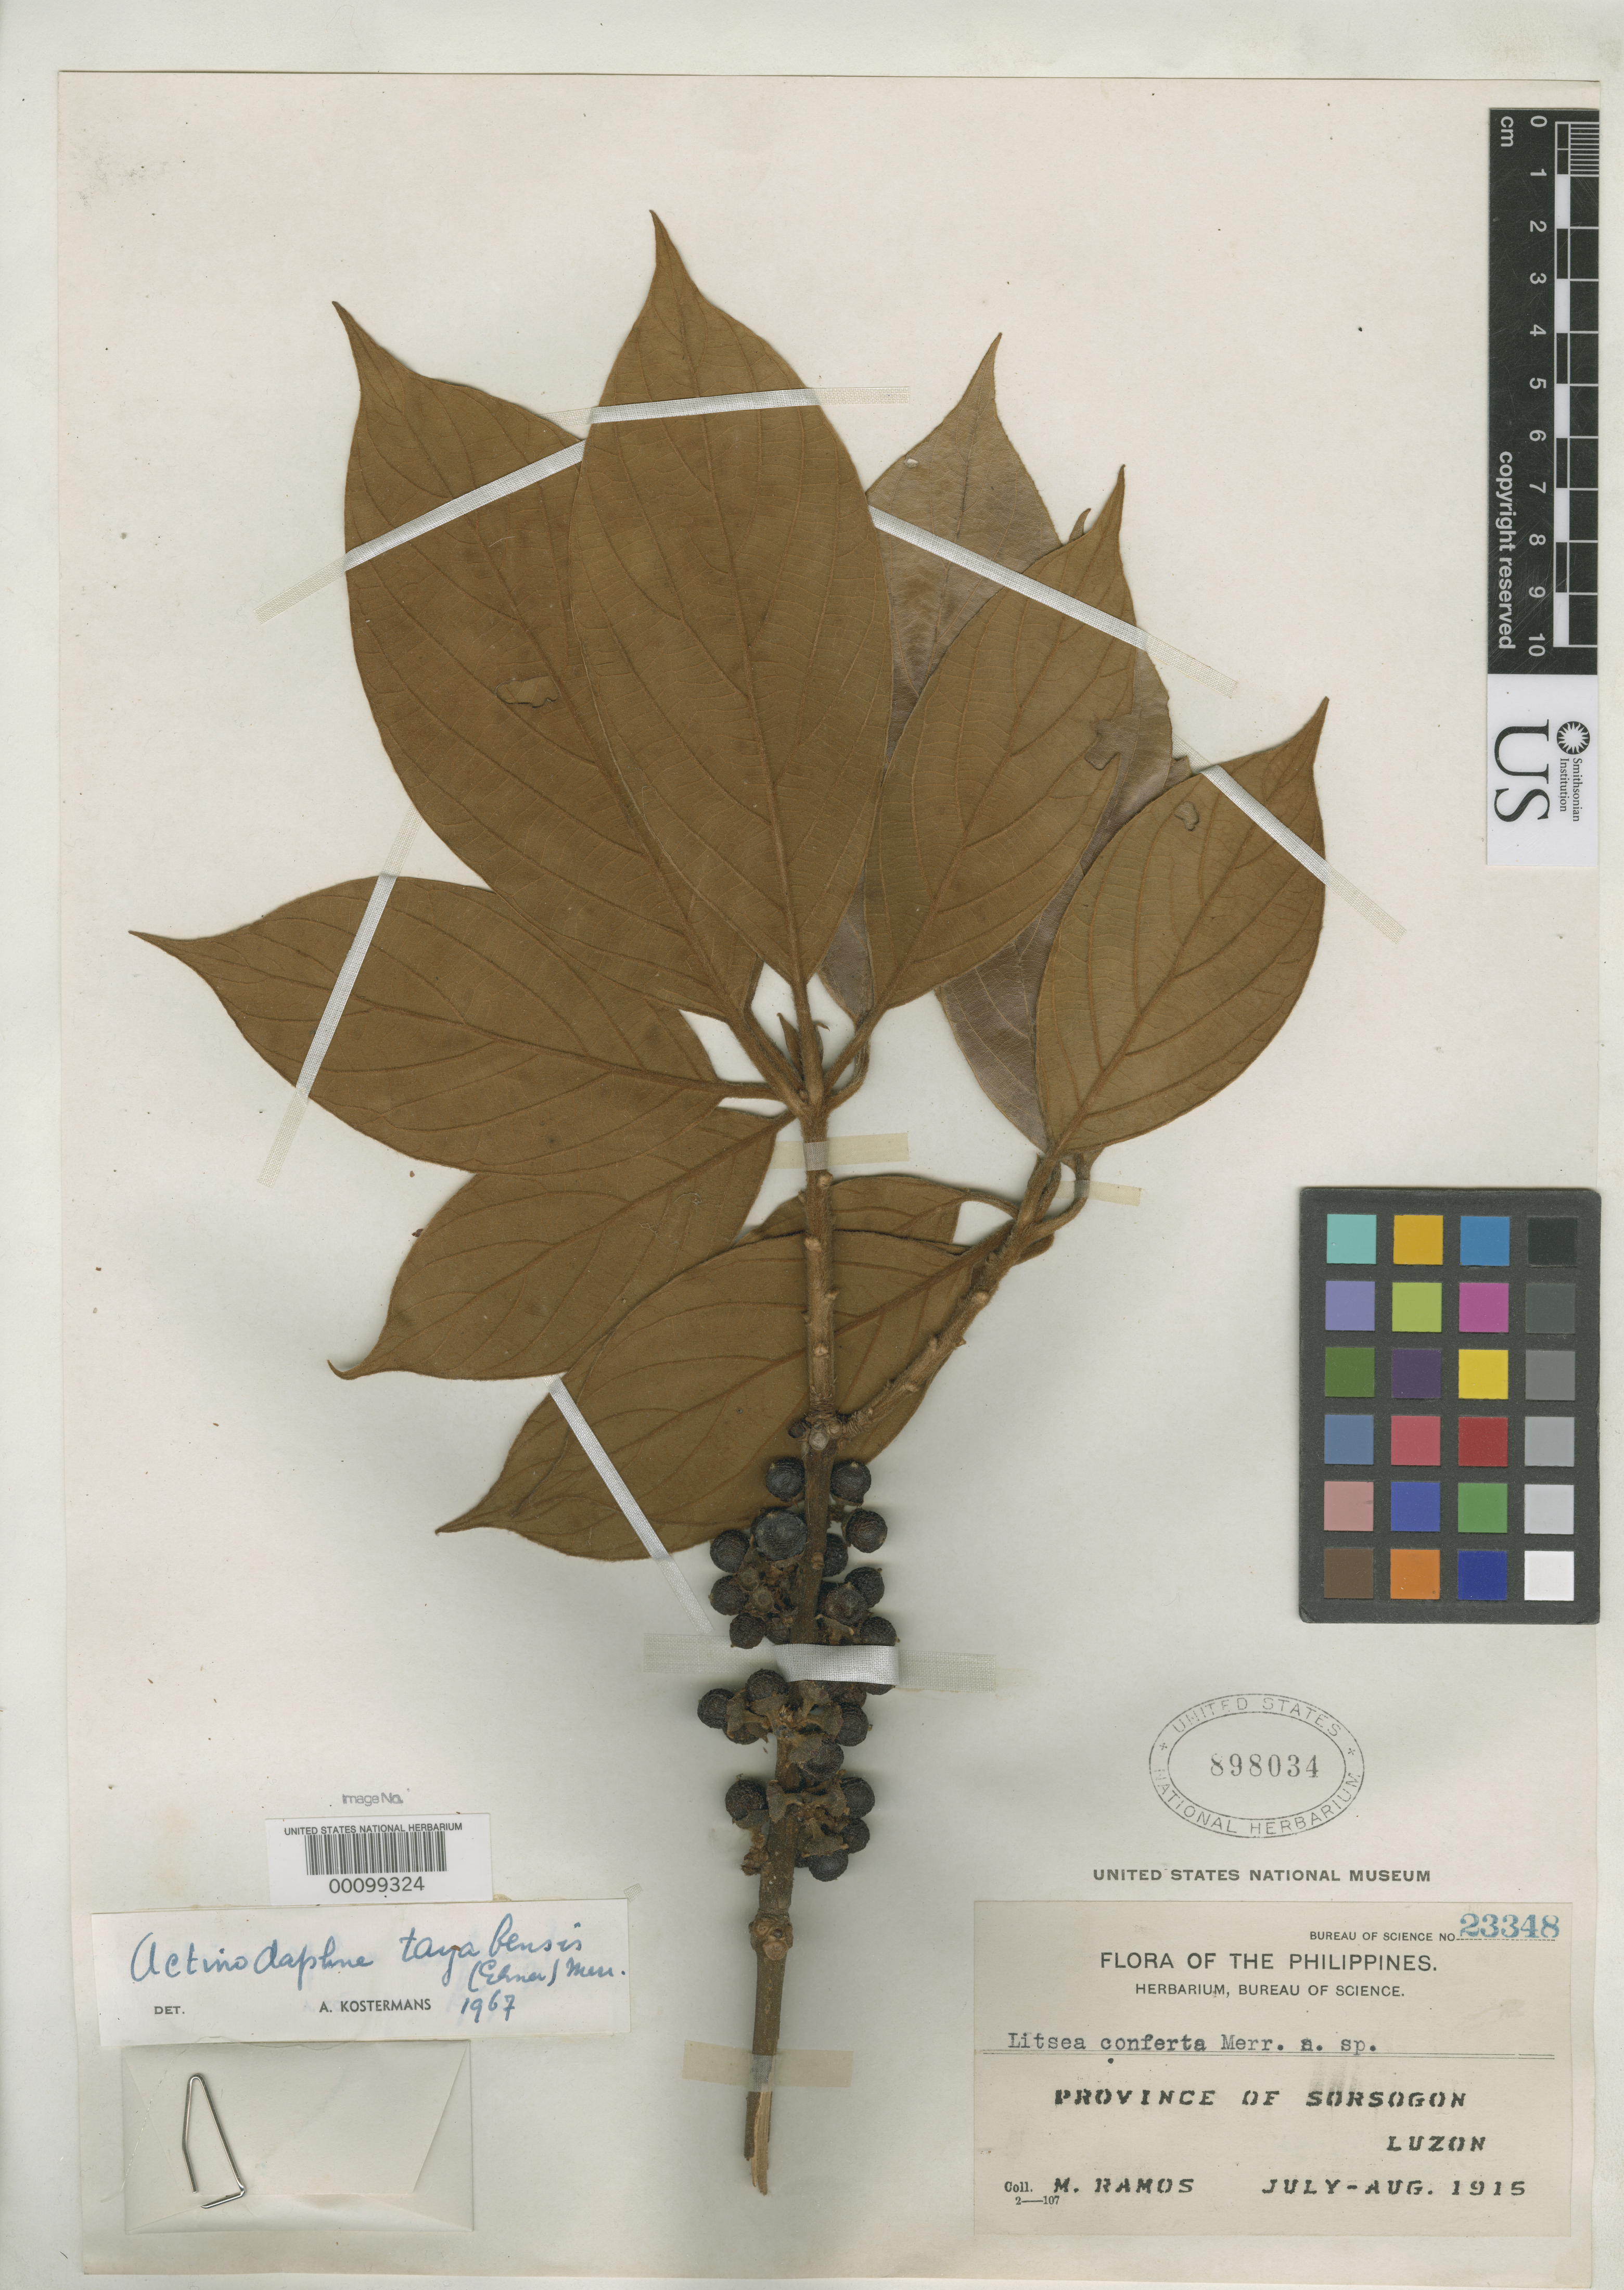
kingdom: Plantae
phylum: Tracheophyta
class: Magnoliopsida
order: Laurales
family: Lauraceae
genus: Litsea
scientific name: Litsea conferta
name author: Merr.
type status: Isotype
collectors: M. Ramos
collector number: Bur. Sci. 23348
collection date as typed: Jul 1915 to -- Aug 1915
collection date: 1915-07/1915-08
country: Philippines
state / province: Bicol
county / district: Sorsogon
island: Luzon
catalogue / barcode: US 898034